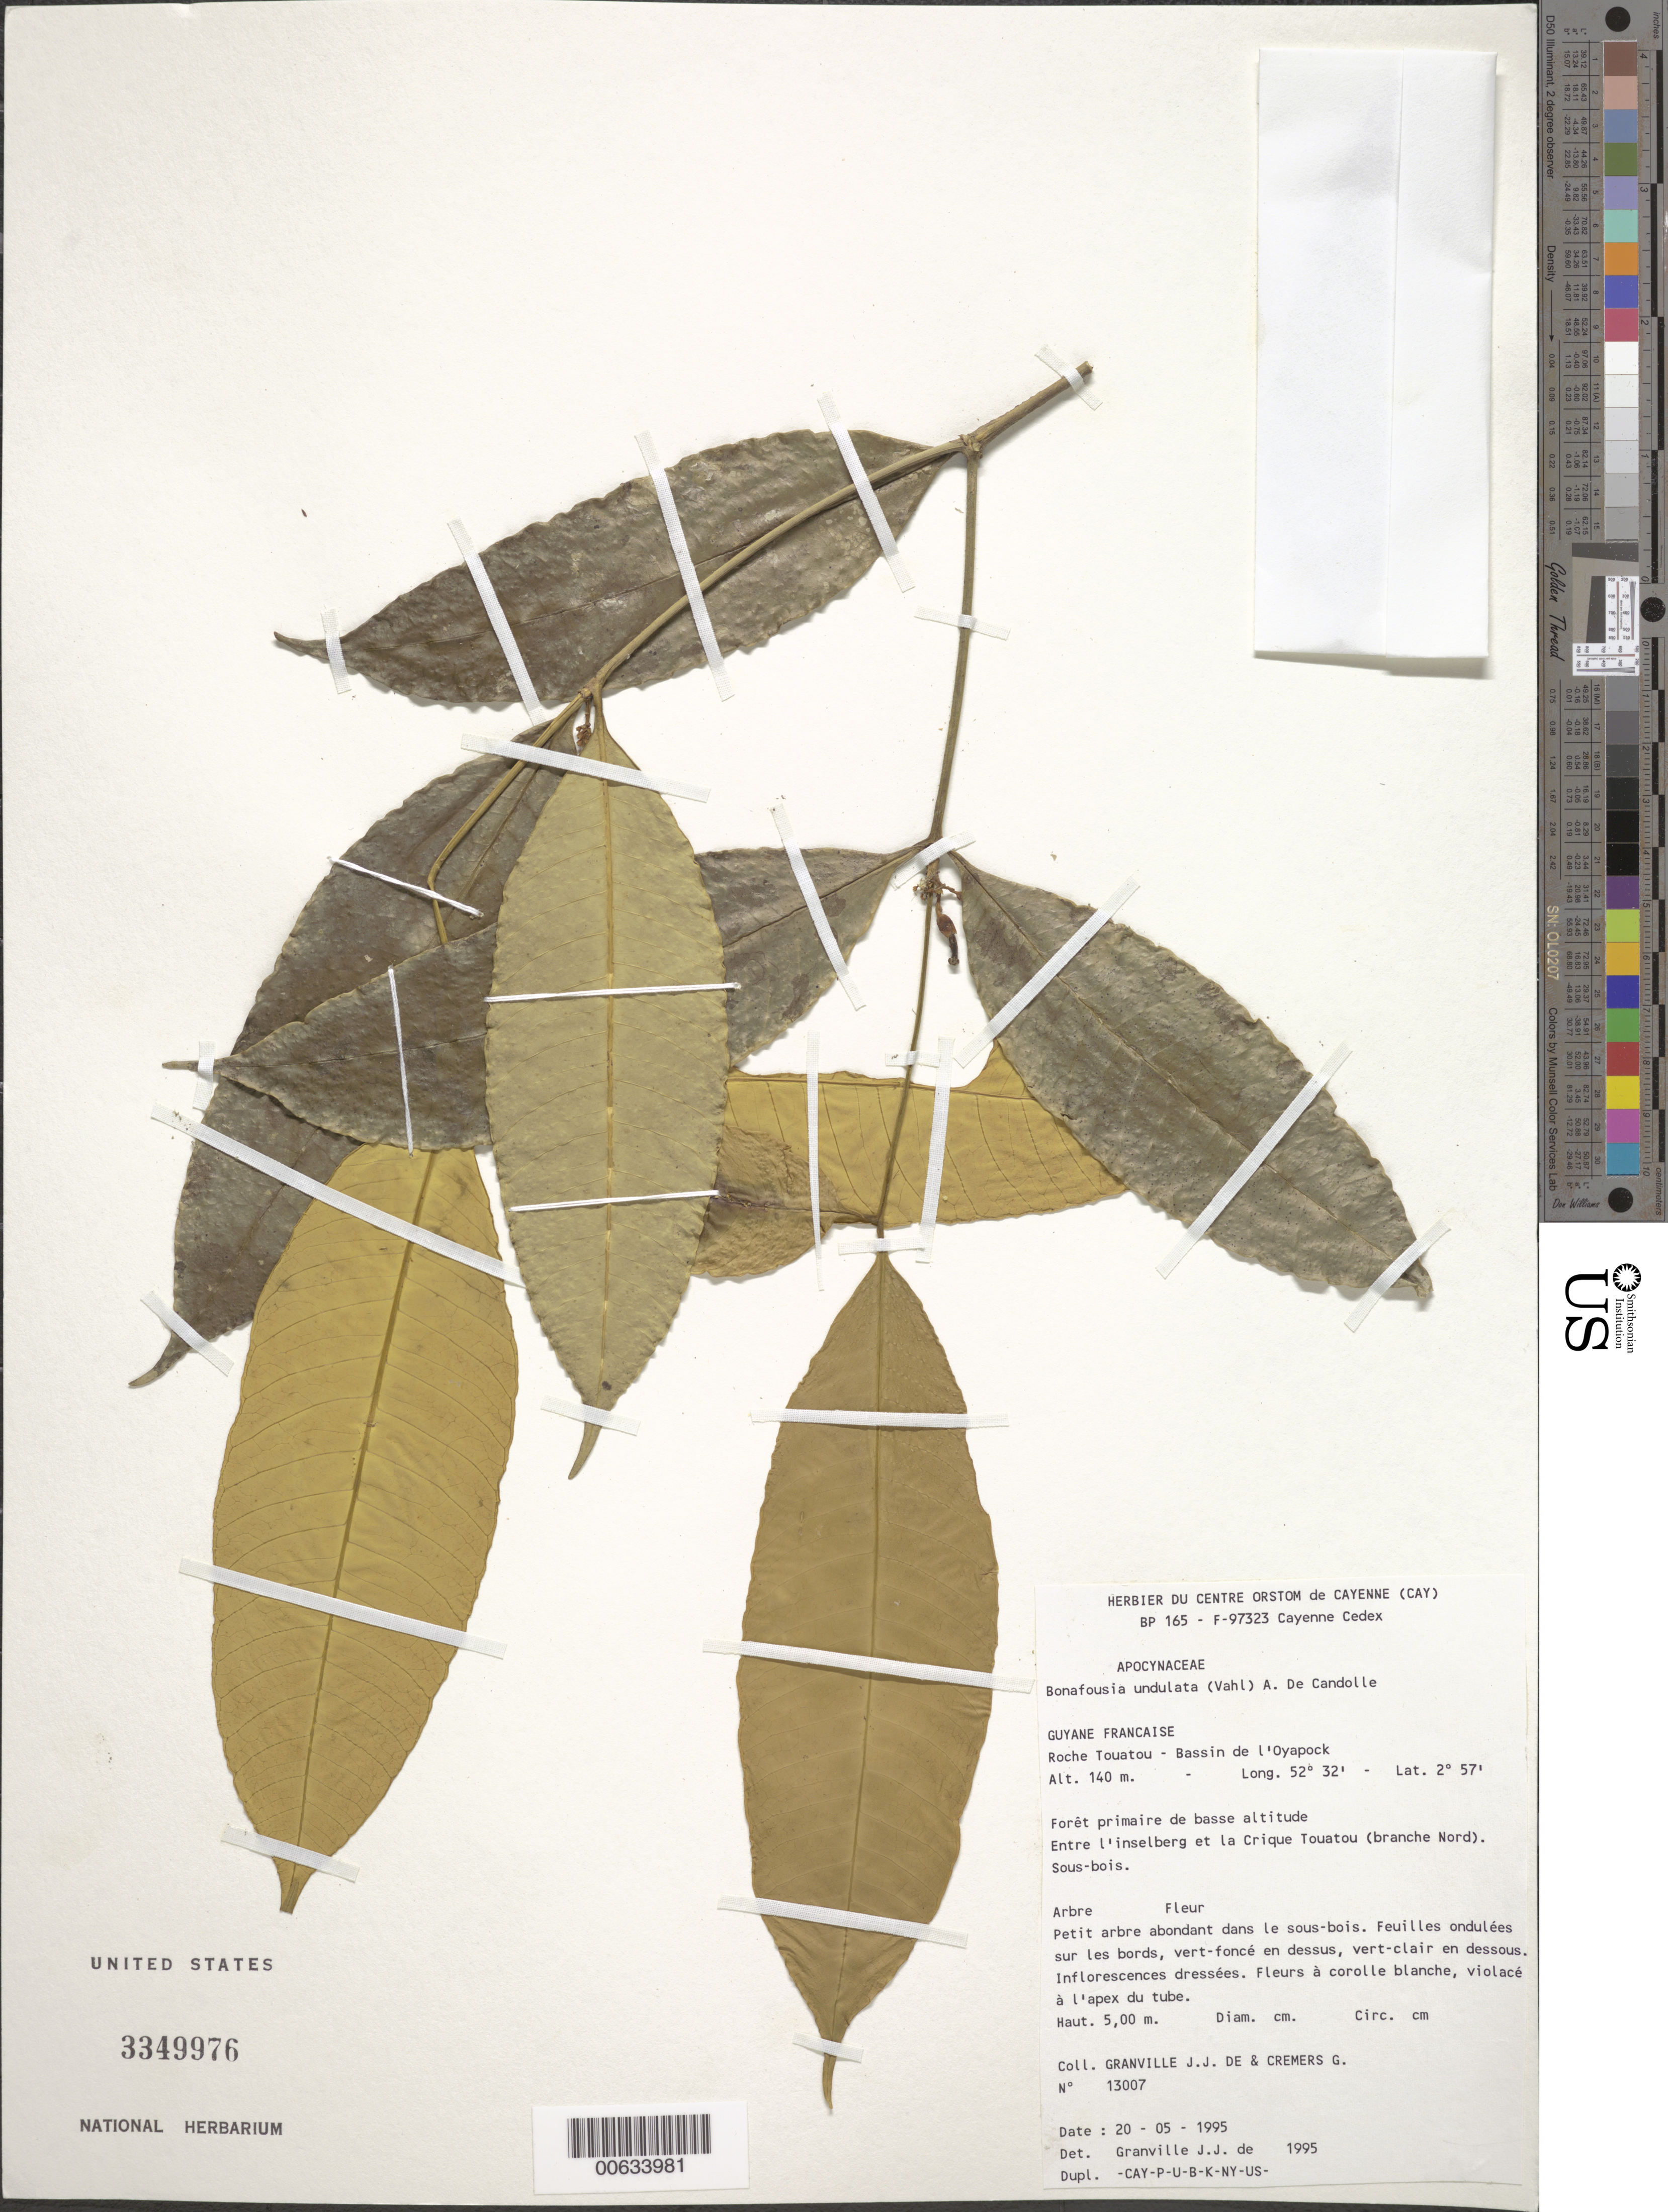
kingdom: Plantae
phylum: Tracheophyta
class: Magnoliopsida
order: Gentianales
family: Apocynaceae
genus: Bonafousia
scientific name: Bonafousia undulata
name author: (Vahl) A. DC.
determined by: Granville, J. J. de, (CAY), Institut de Recherche pour le Developpement (IRD) (FRENCH GUIANA)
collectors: J.-J. de Granville & G. Cremers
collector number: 13007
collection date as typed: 20-May-95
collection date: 1995-05-20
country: French Guiana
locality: Roche Touatou, Bassin de l'Oyapock, entre l'inselberg et la Crique Touatou (branche Nord)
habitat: Low altitude primary forest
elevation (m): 140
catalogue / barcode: US 3349976